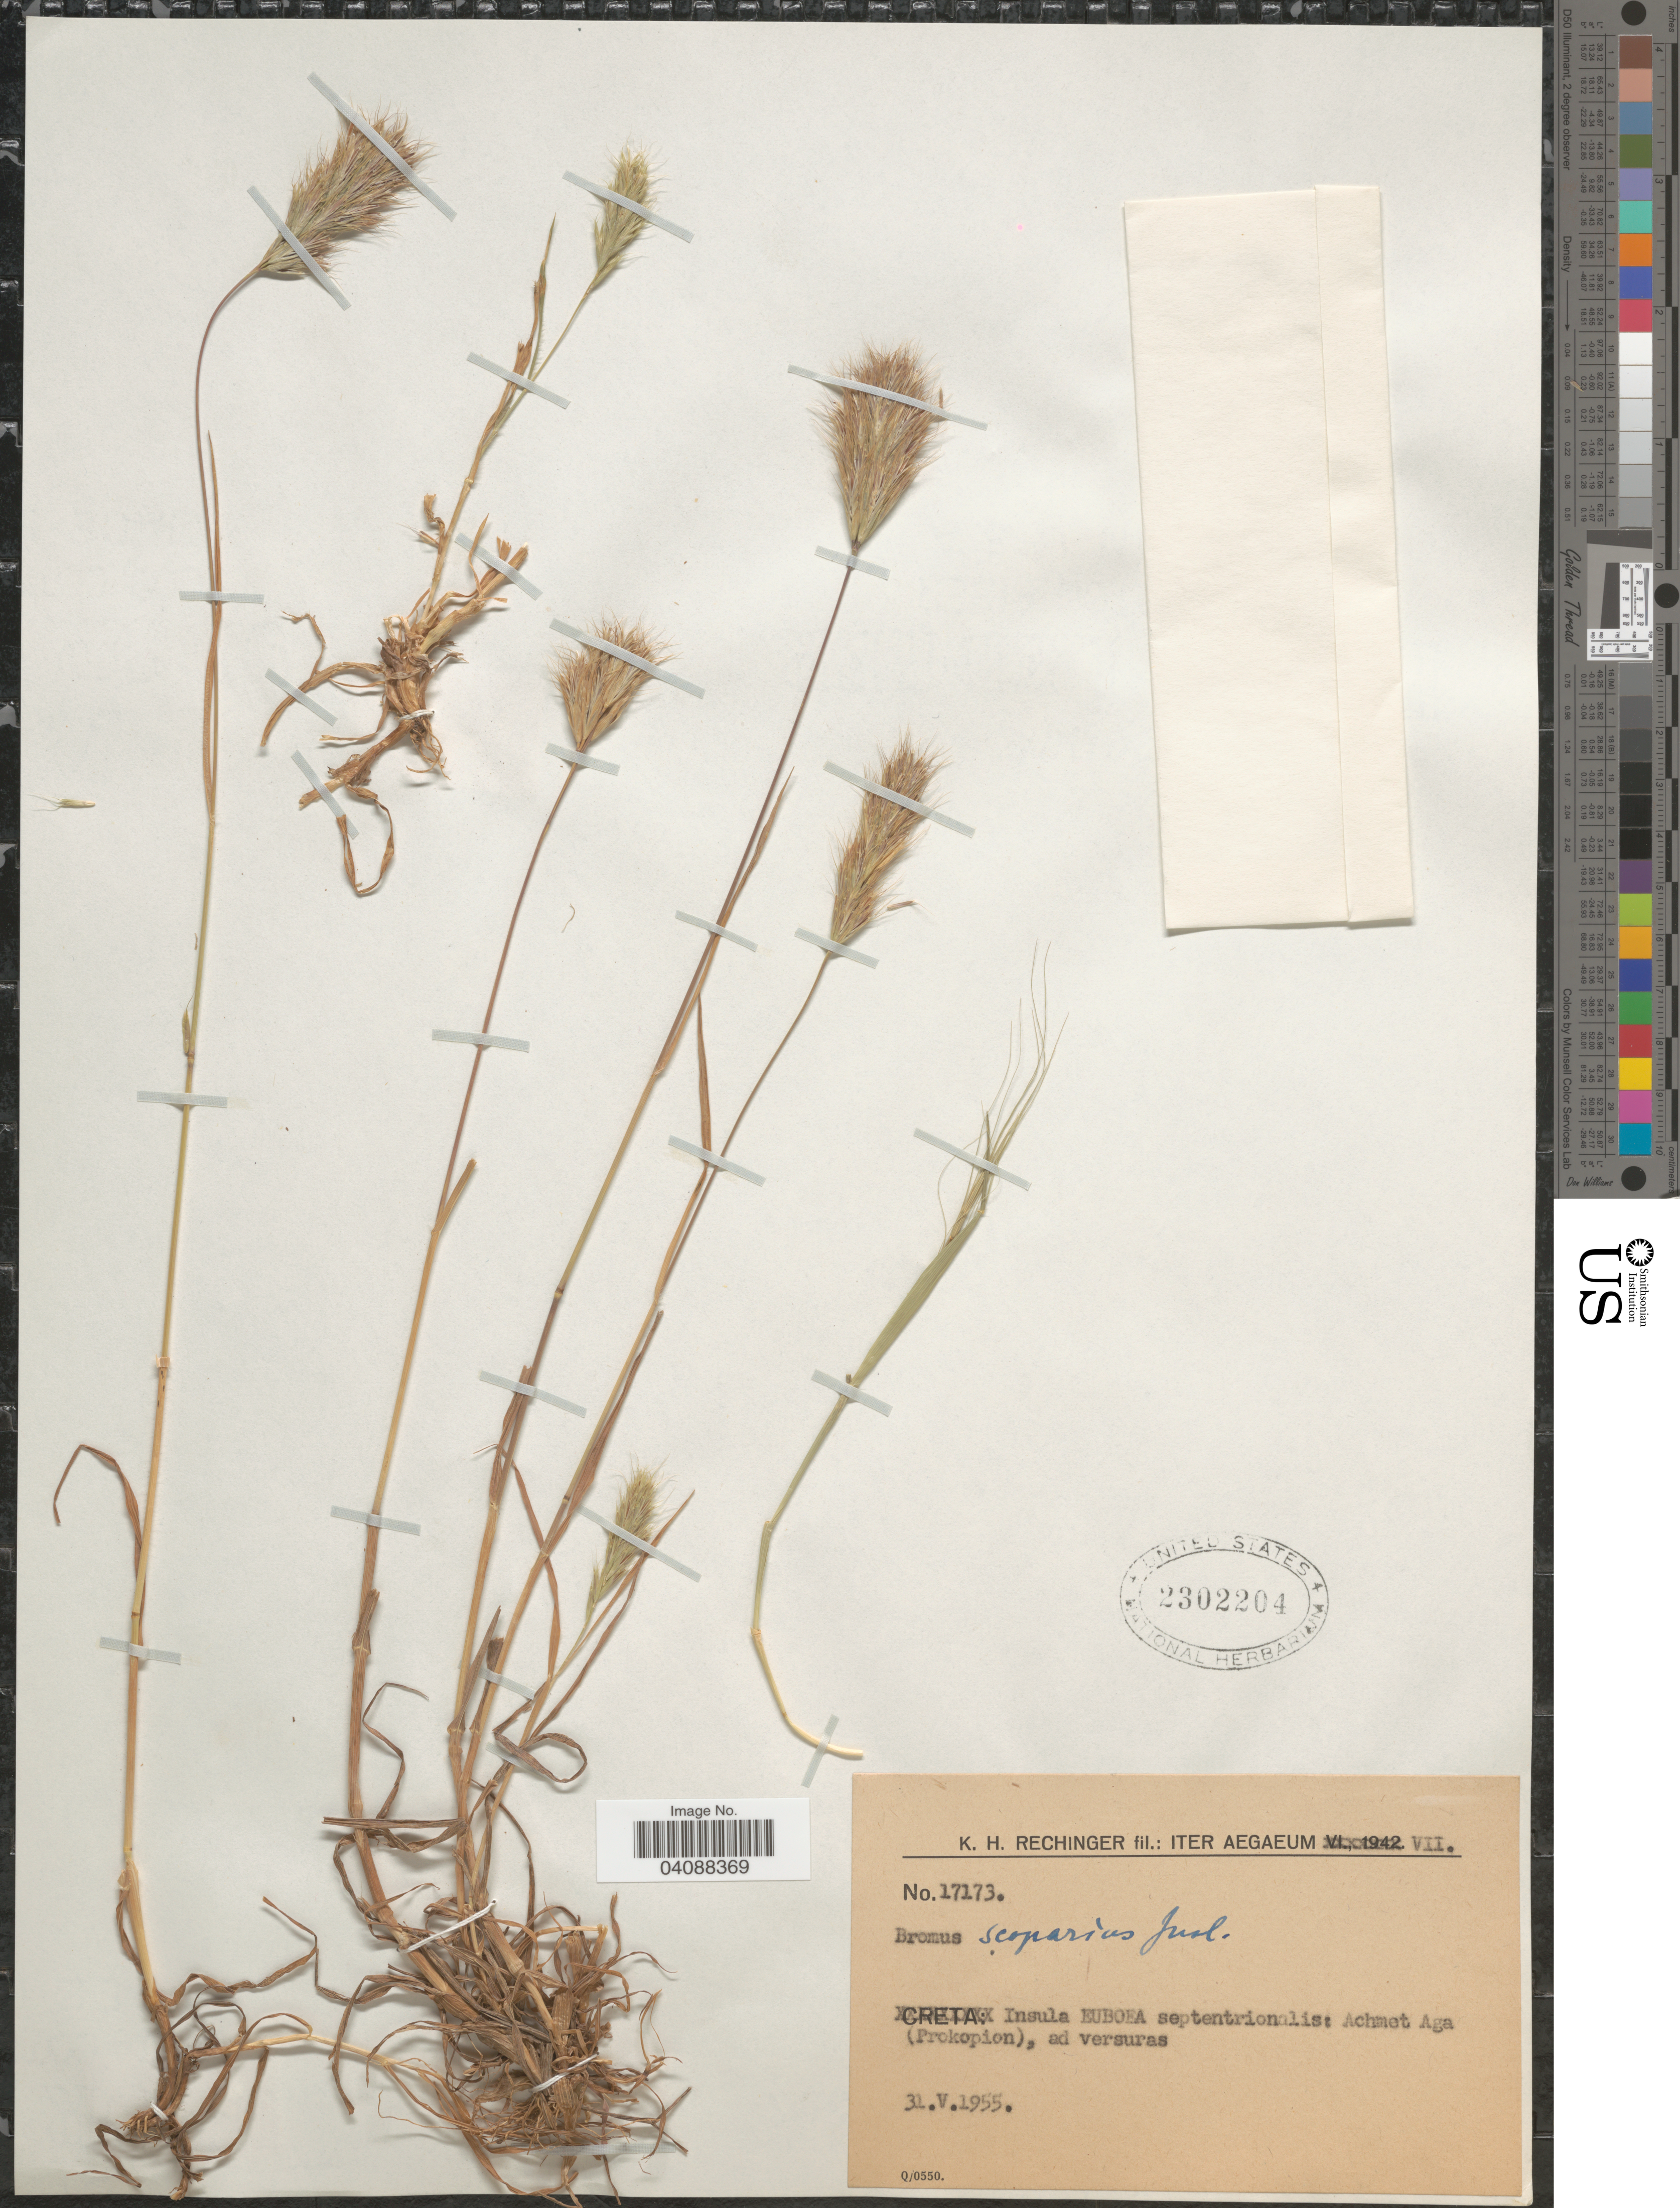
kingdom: Plantae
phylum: Tracheophyta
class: Liliopsida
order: Poales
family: Poaceae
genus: Bromus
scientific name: Bromus scoparius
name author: L.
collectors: K. H. Rechinger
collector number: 17173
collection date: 1955-05-31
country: Greece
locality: Iter Aegaeum VII. Insula Euboea septentrionalis: Achmet Aga (Prokopion), ad versuras.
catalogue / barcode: US 2302204